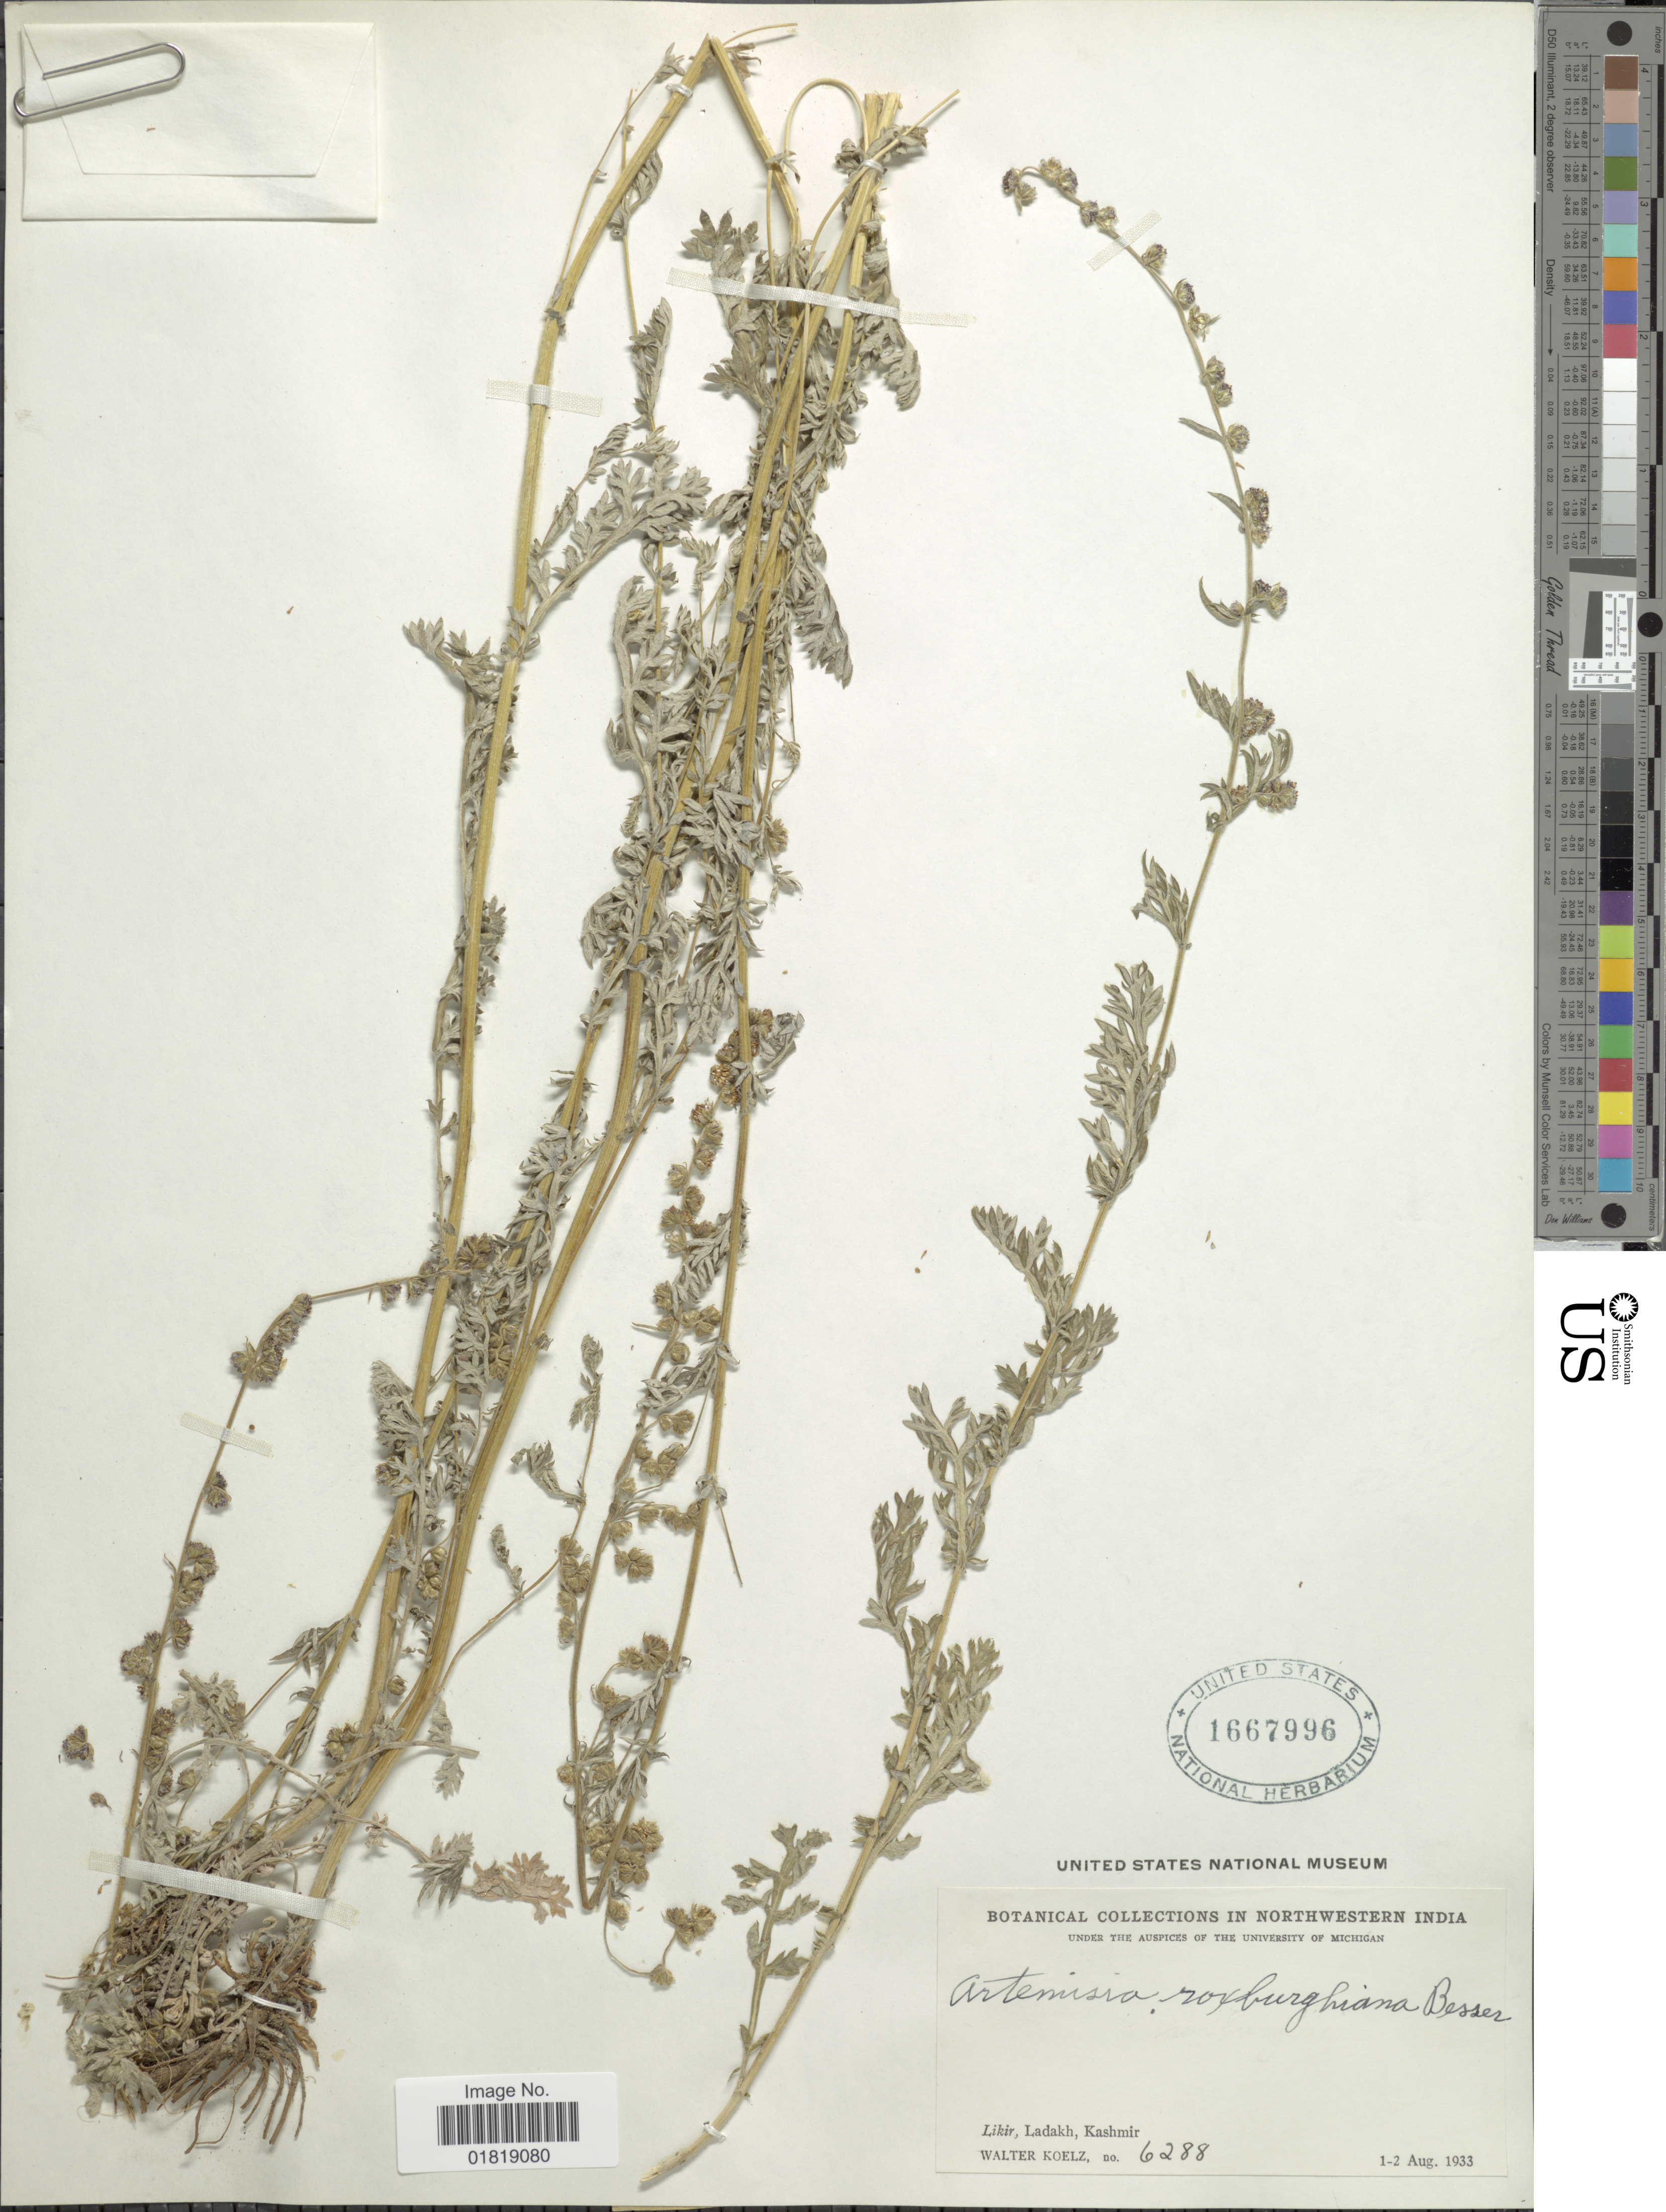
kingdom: Plantae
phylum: Tracheophyta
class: Magnoliopsida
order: Asterales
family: Asteraceae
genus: Artemisia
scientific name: Artemisia roxburghiana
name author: Besser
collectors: W. N. Koelz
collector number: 6288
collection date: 1933-08-01/1933-08-02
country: India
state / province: Jammu and Kashmir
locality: Northwestern India, Likir, Ladakh, Kashmir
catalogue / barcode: US 1667996